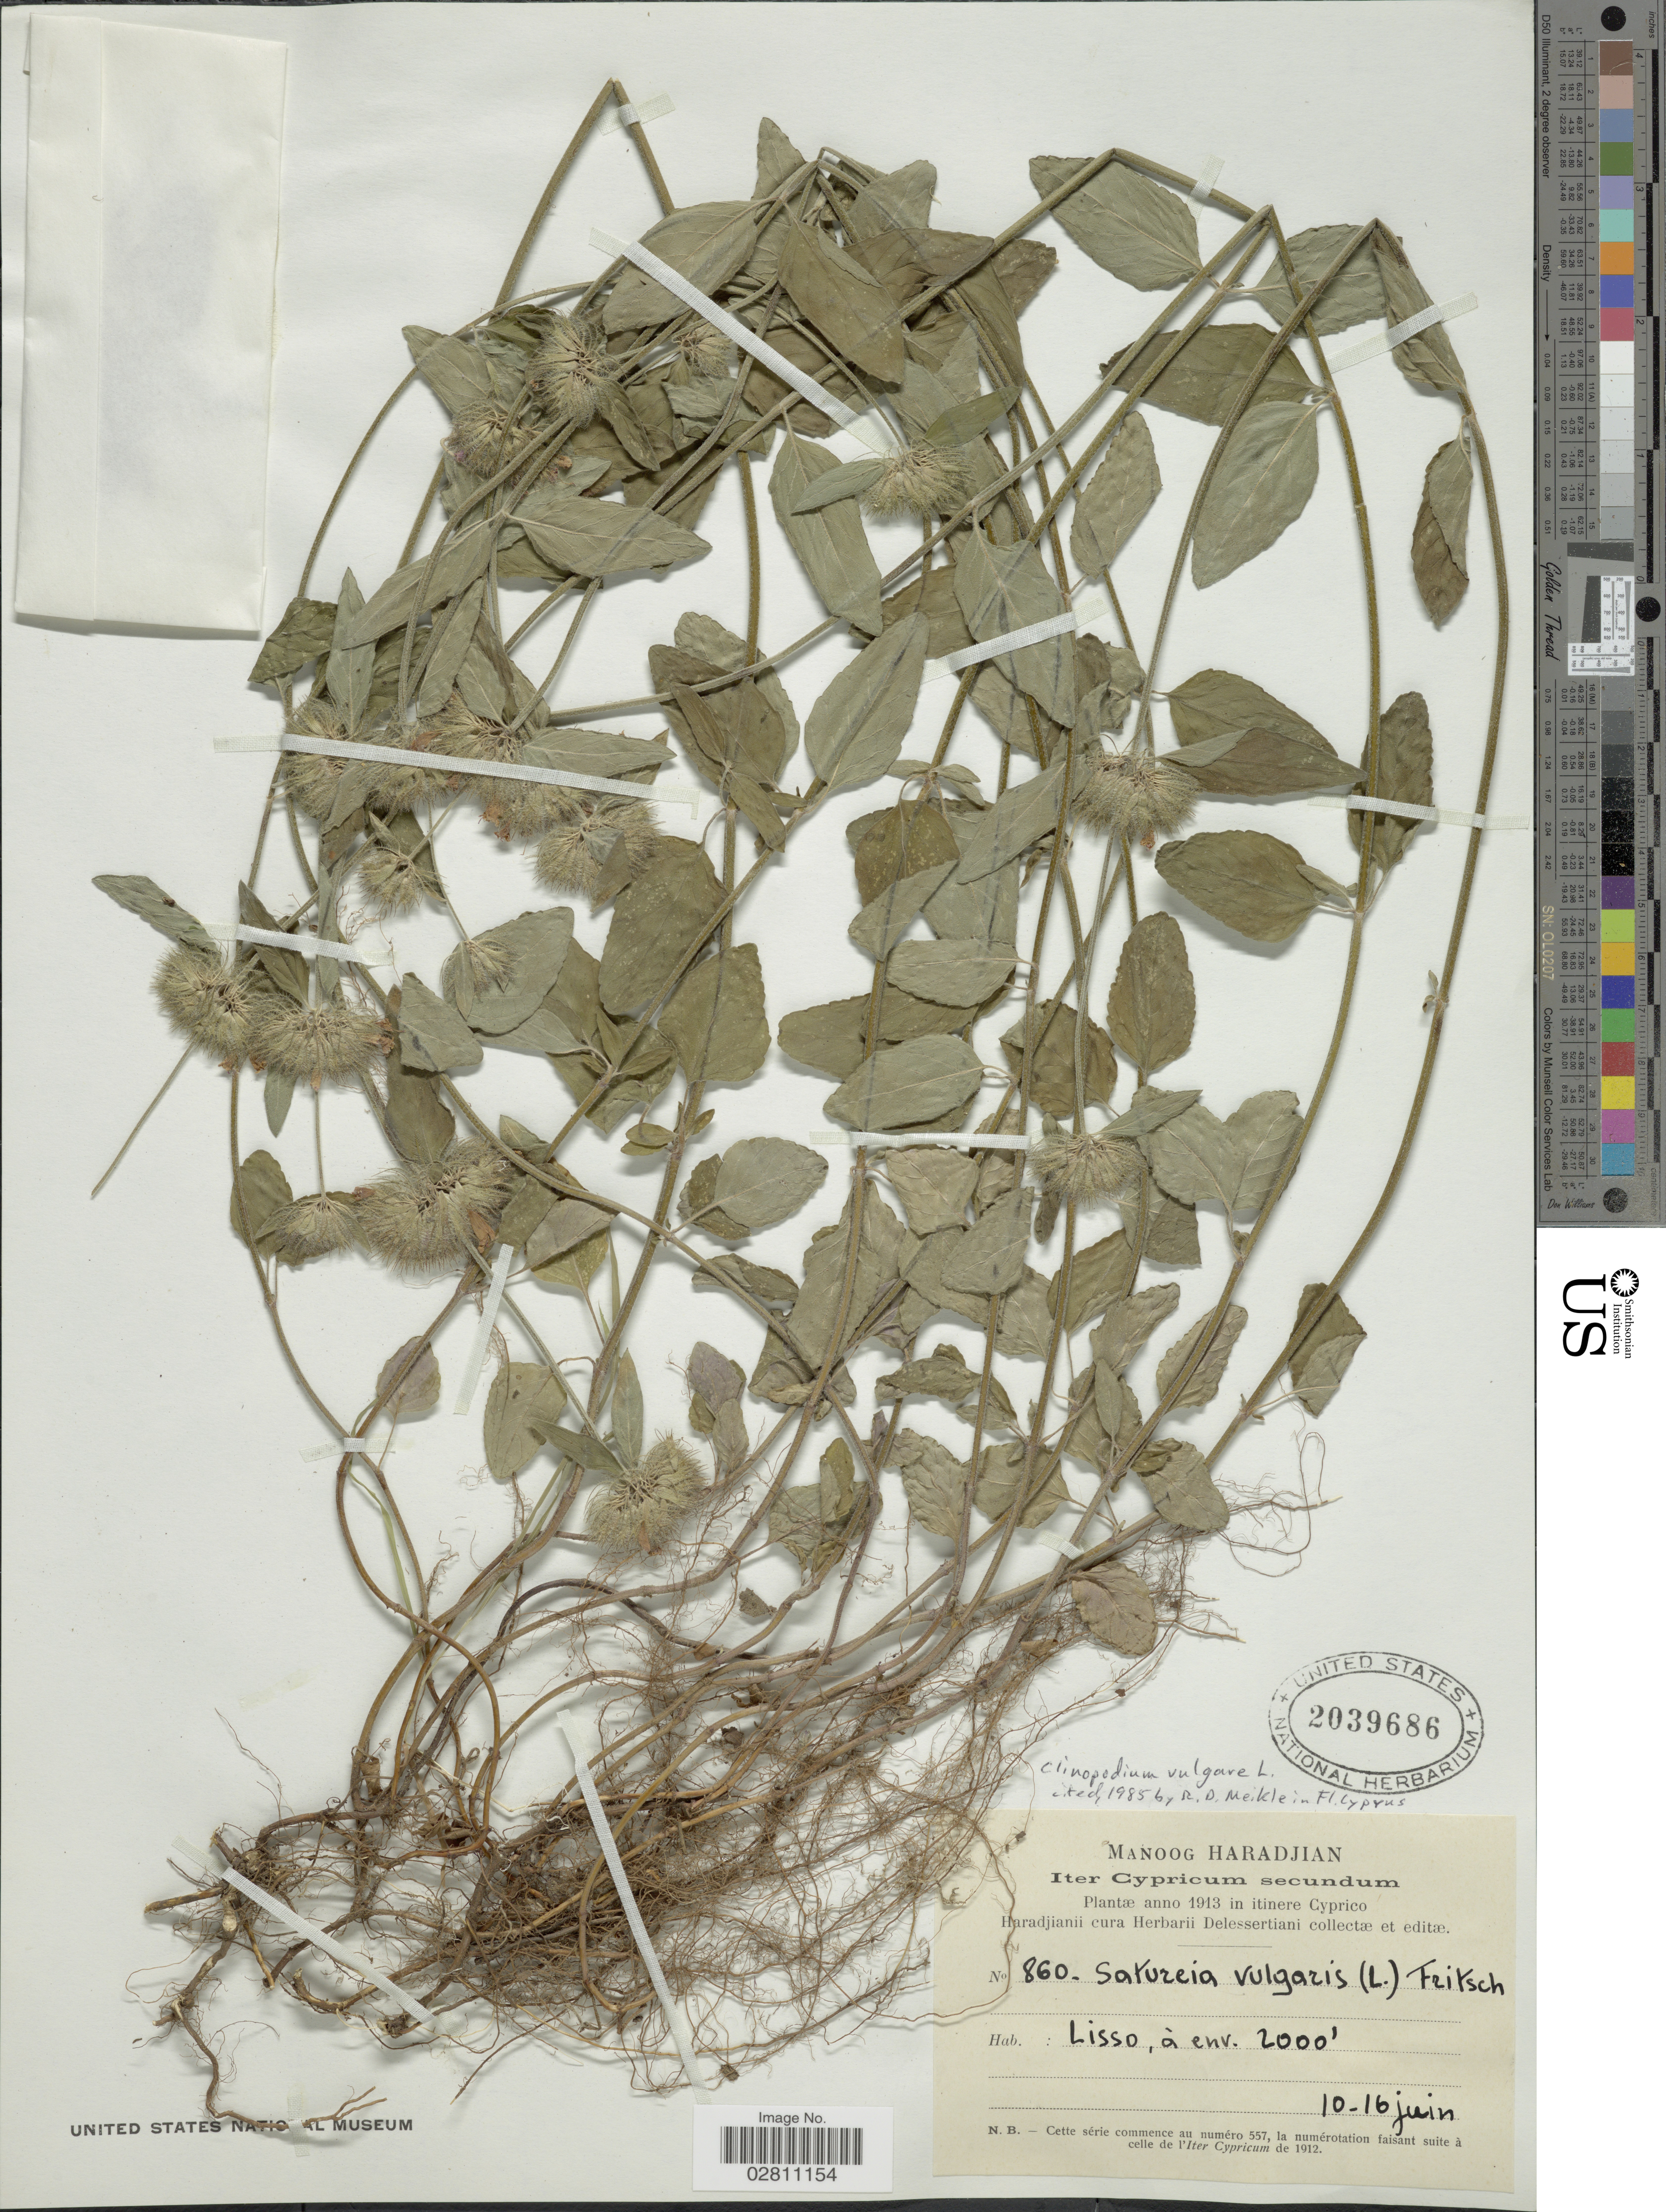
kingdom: Plantae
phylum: Tracheophyta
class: Magnoliopsida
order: Lamiales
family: Lamiaceae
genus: Clinopodium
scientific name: Clinopodium vulgare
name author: L.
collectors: M. Haradjian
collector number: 860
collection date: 1913-06-10/1913-06-16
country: Cyprus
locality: Iter Cypricum, Lisso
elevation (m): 610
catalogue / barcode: US 2039686